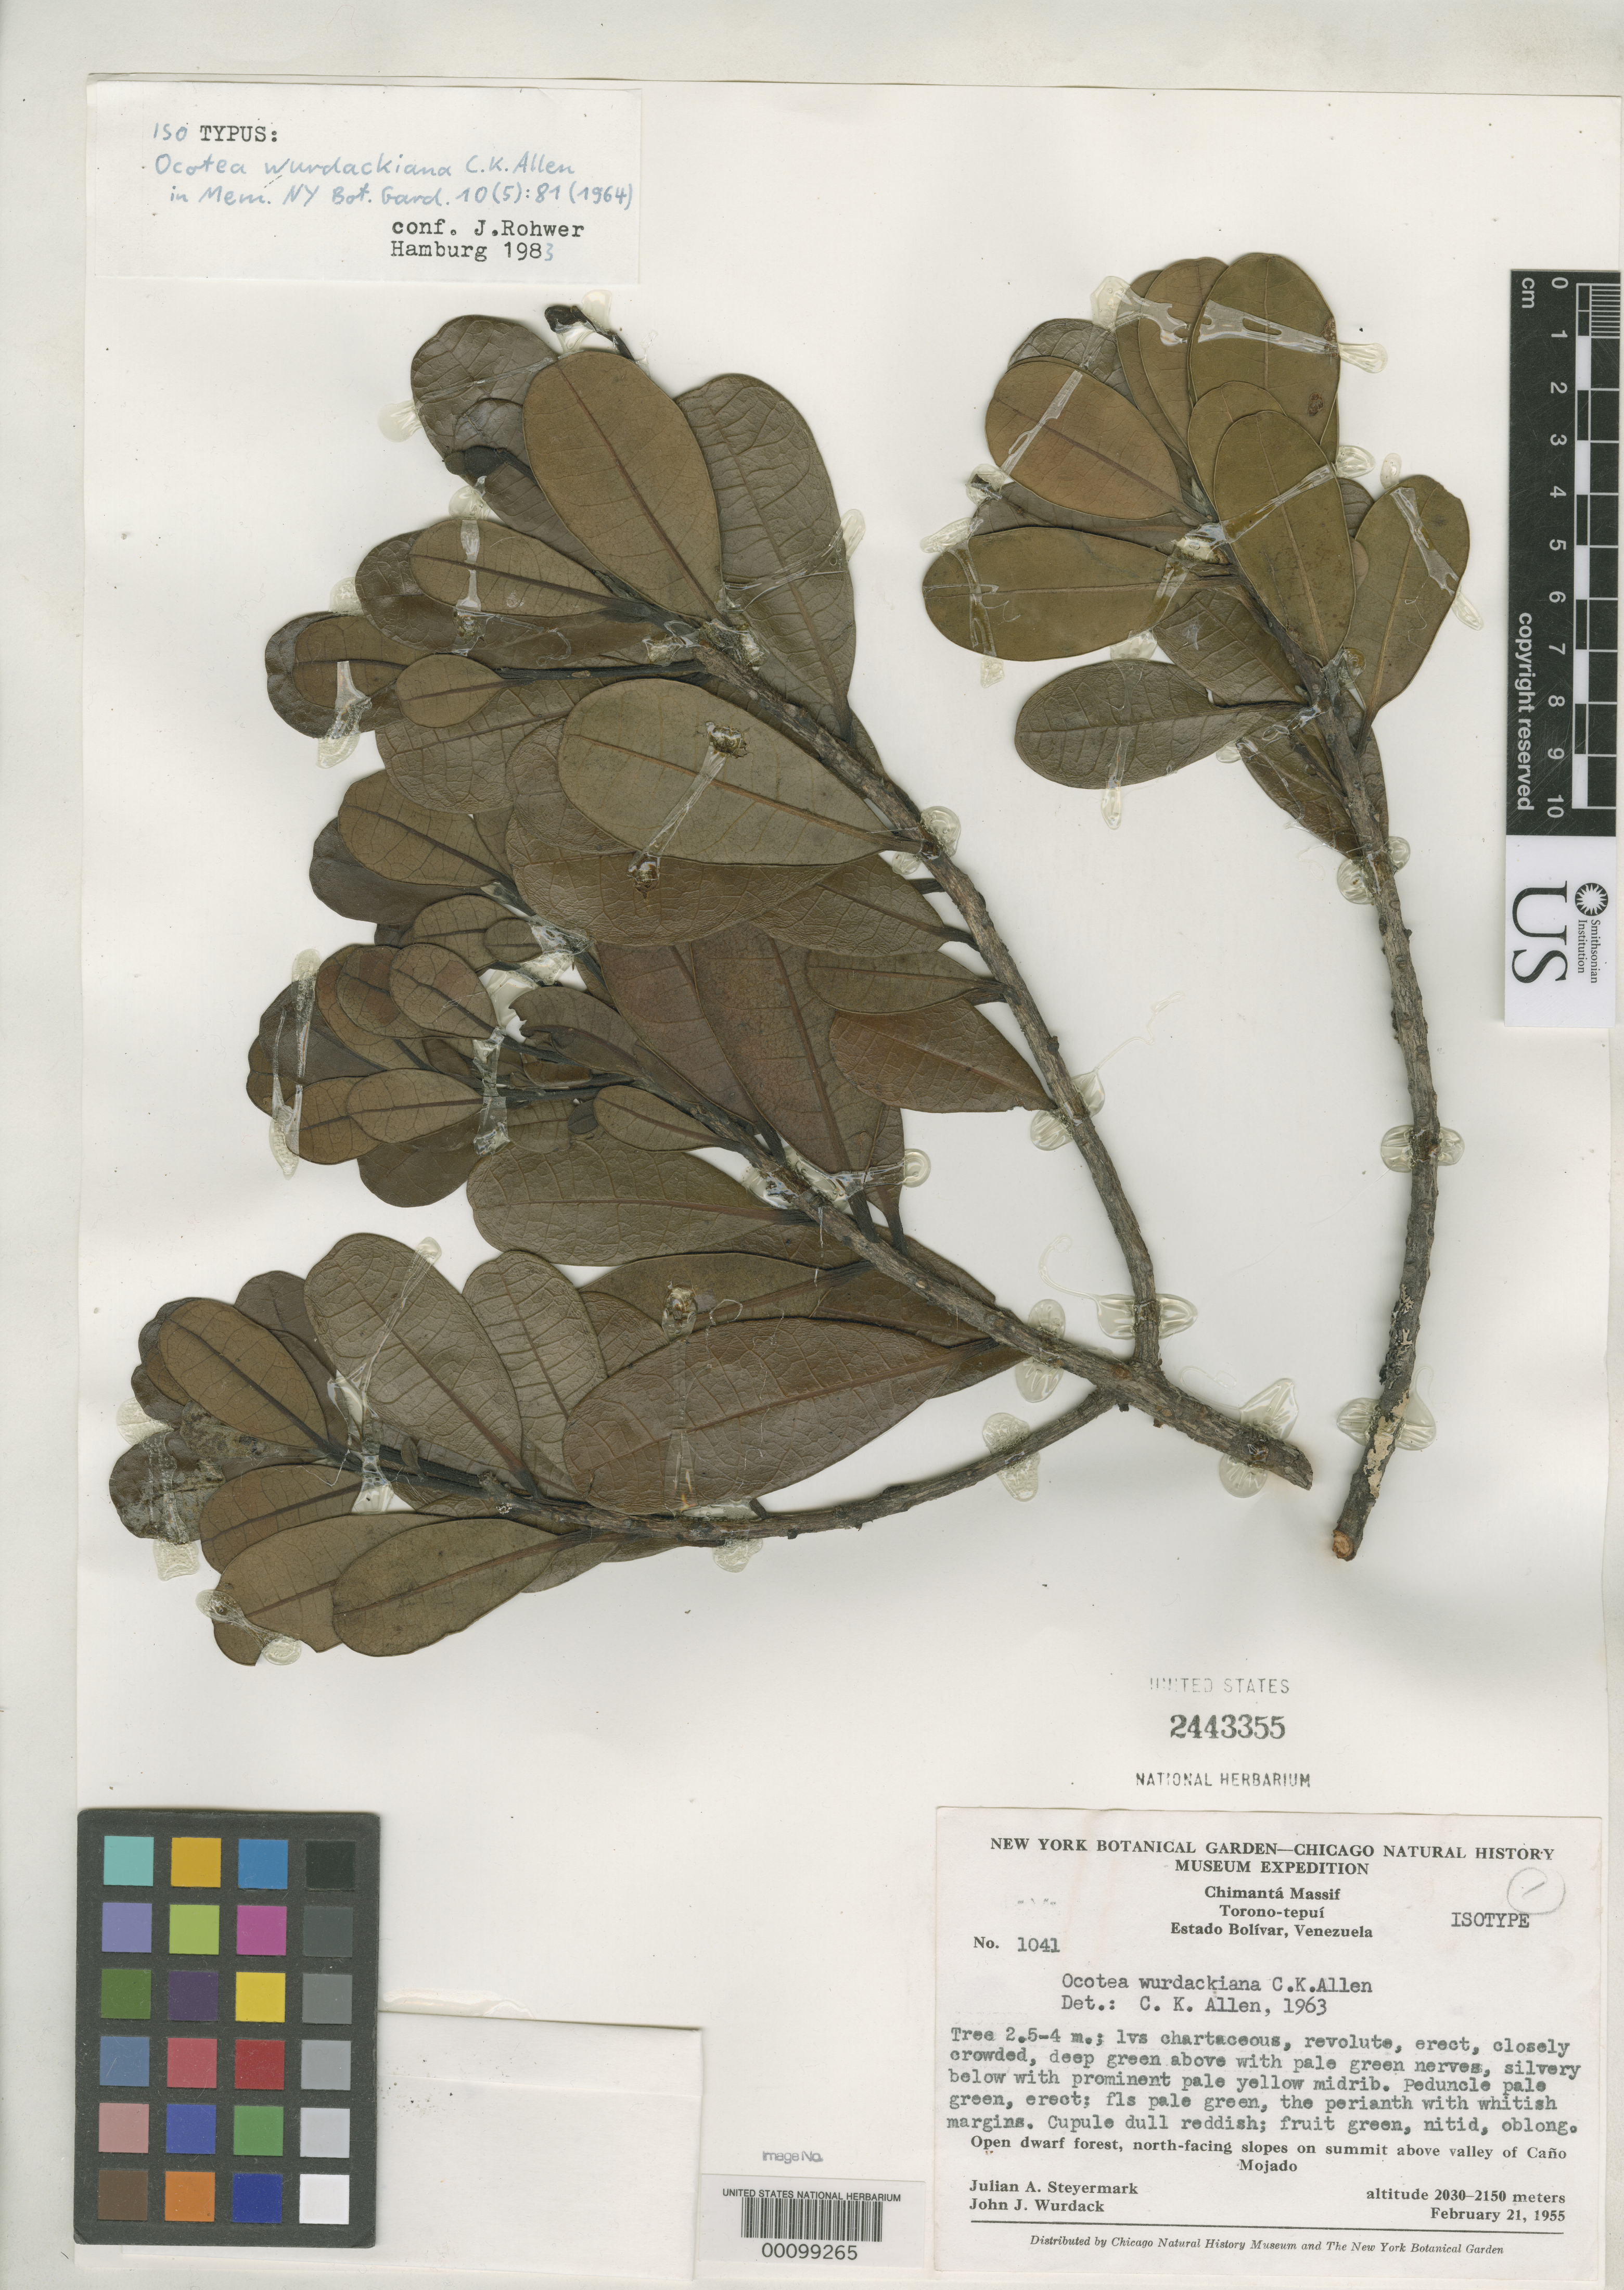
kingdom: Plantae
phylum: Tracheophyta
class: Magnoliopsida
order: Laurales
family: Lauraceae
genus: Ocotea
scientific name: Ocotea wurdackiana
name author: C.K. Allen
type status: Isotype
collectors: J. Steyermark & J. J. Wurdack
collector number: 1041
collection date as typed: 21 Feb 1955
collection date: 1955-02-21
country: Venezuela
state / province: Bolivar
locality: Torono-Tepui.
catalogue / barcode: US 2443355